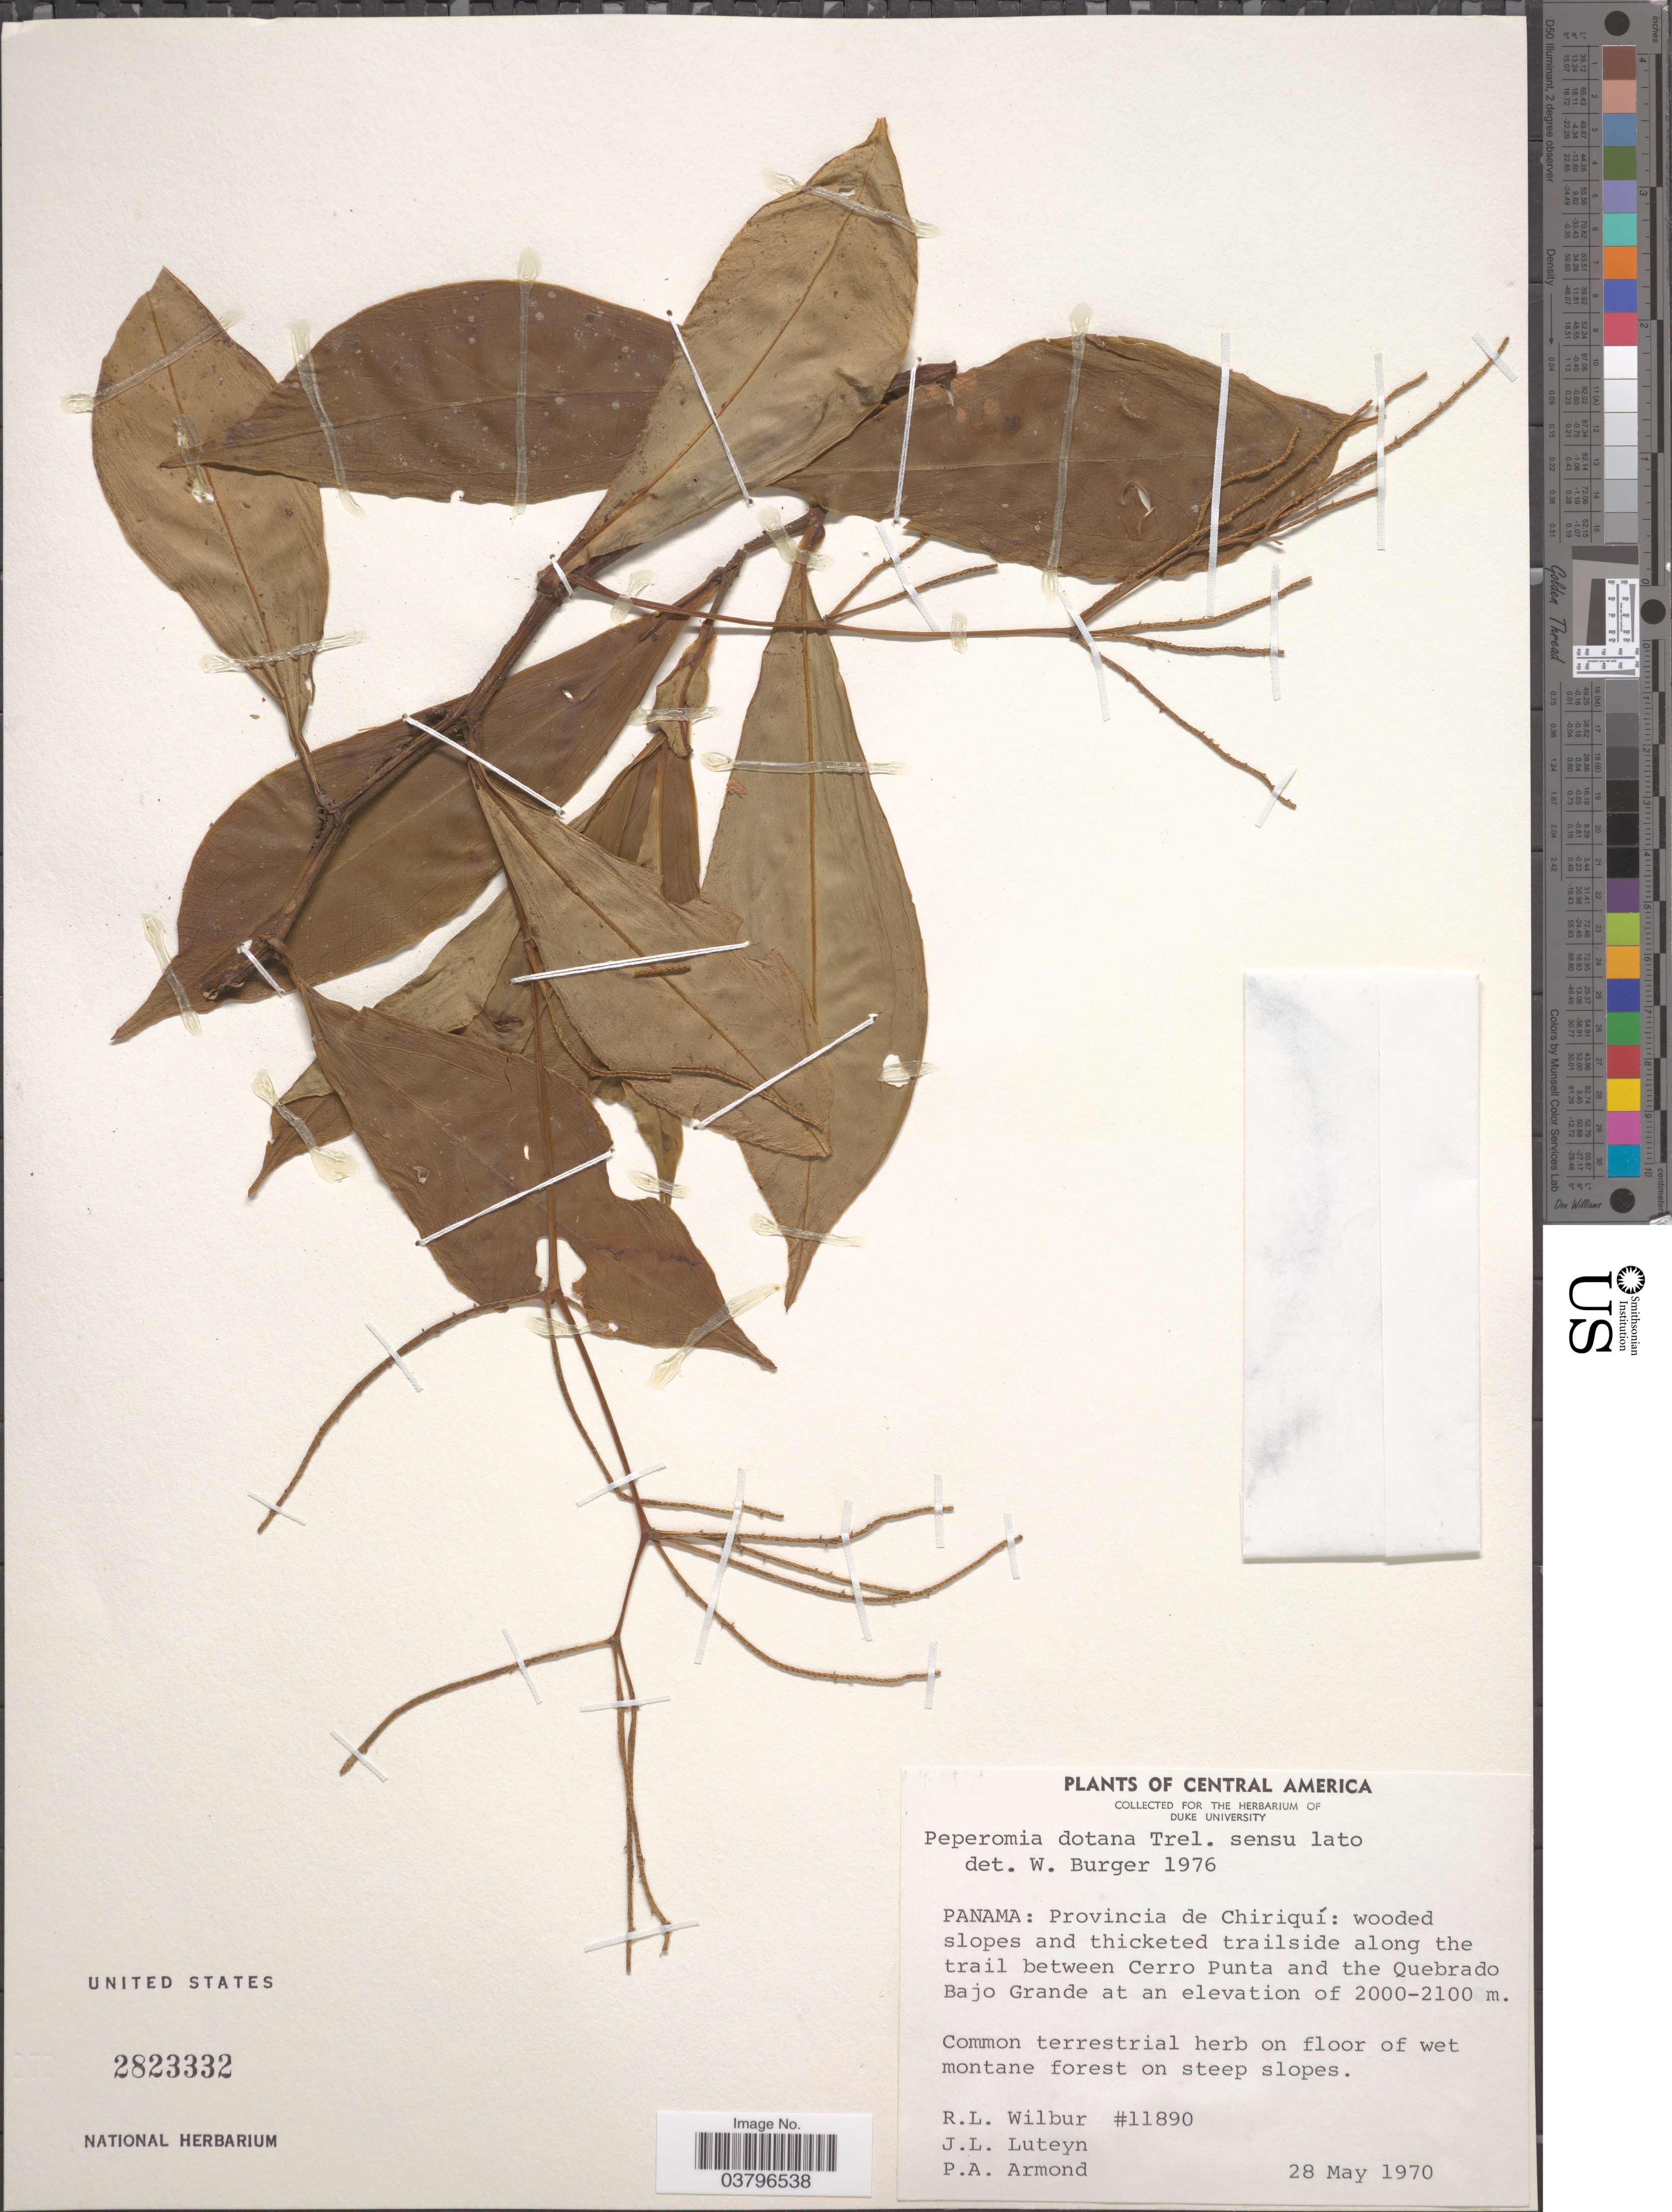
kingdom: Plantae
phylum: Tracheophyta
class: Magnoliopsida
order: Piperales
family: Piperaceae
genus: Peperomia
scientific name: Peperomia duricaulis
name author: Trel. in Woodson & Schery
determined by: Jiménez, José Estaban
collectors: R. L. Wilbur, J. Luteyn & P. Armond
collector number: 11890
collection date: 1970-05-28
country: Panama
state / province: Chiriqui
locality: Along the trail between Cerro Punta and the Quebrado Bajo Grande.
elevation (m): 2000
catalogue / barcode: US 2823332